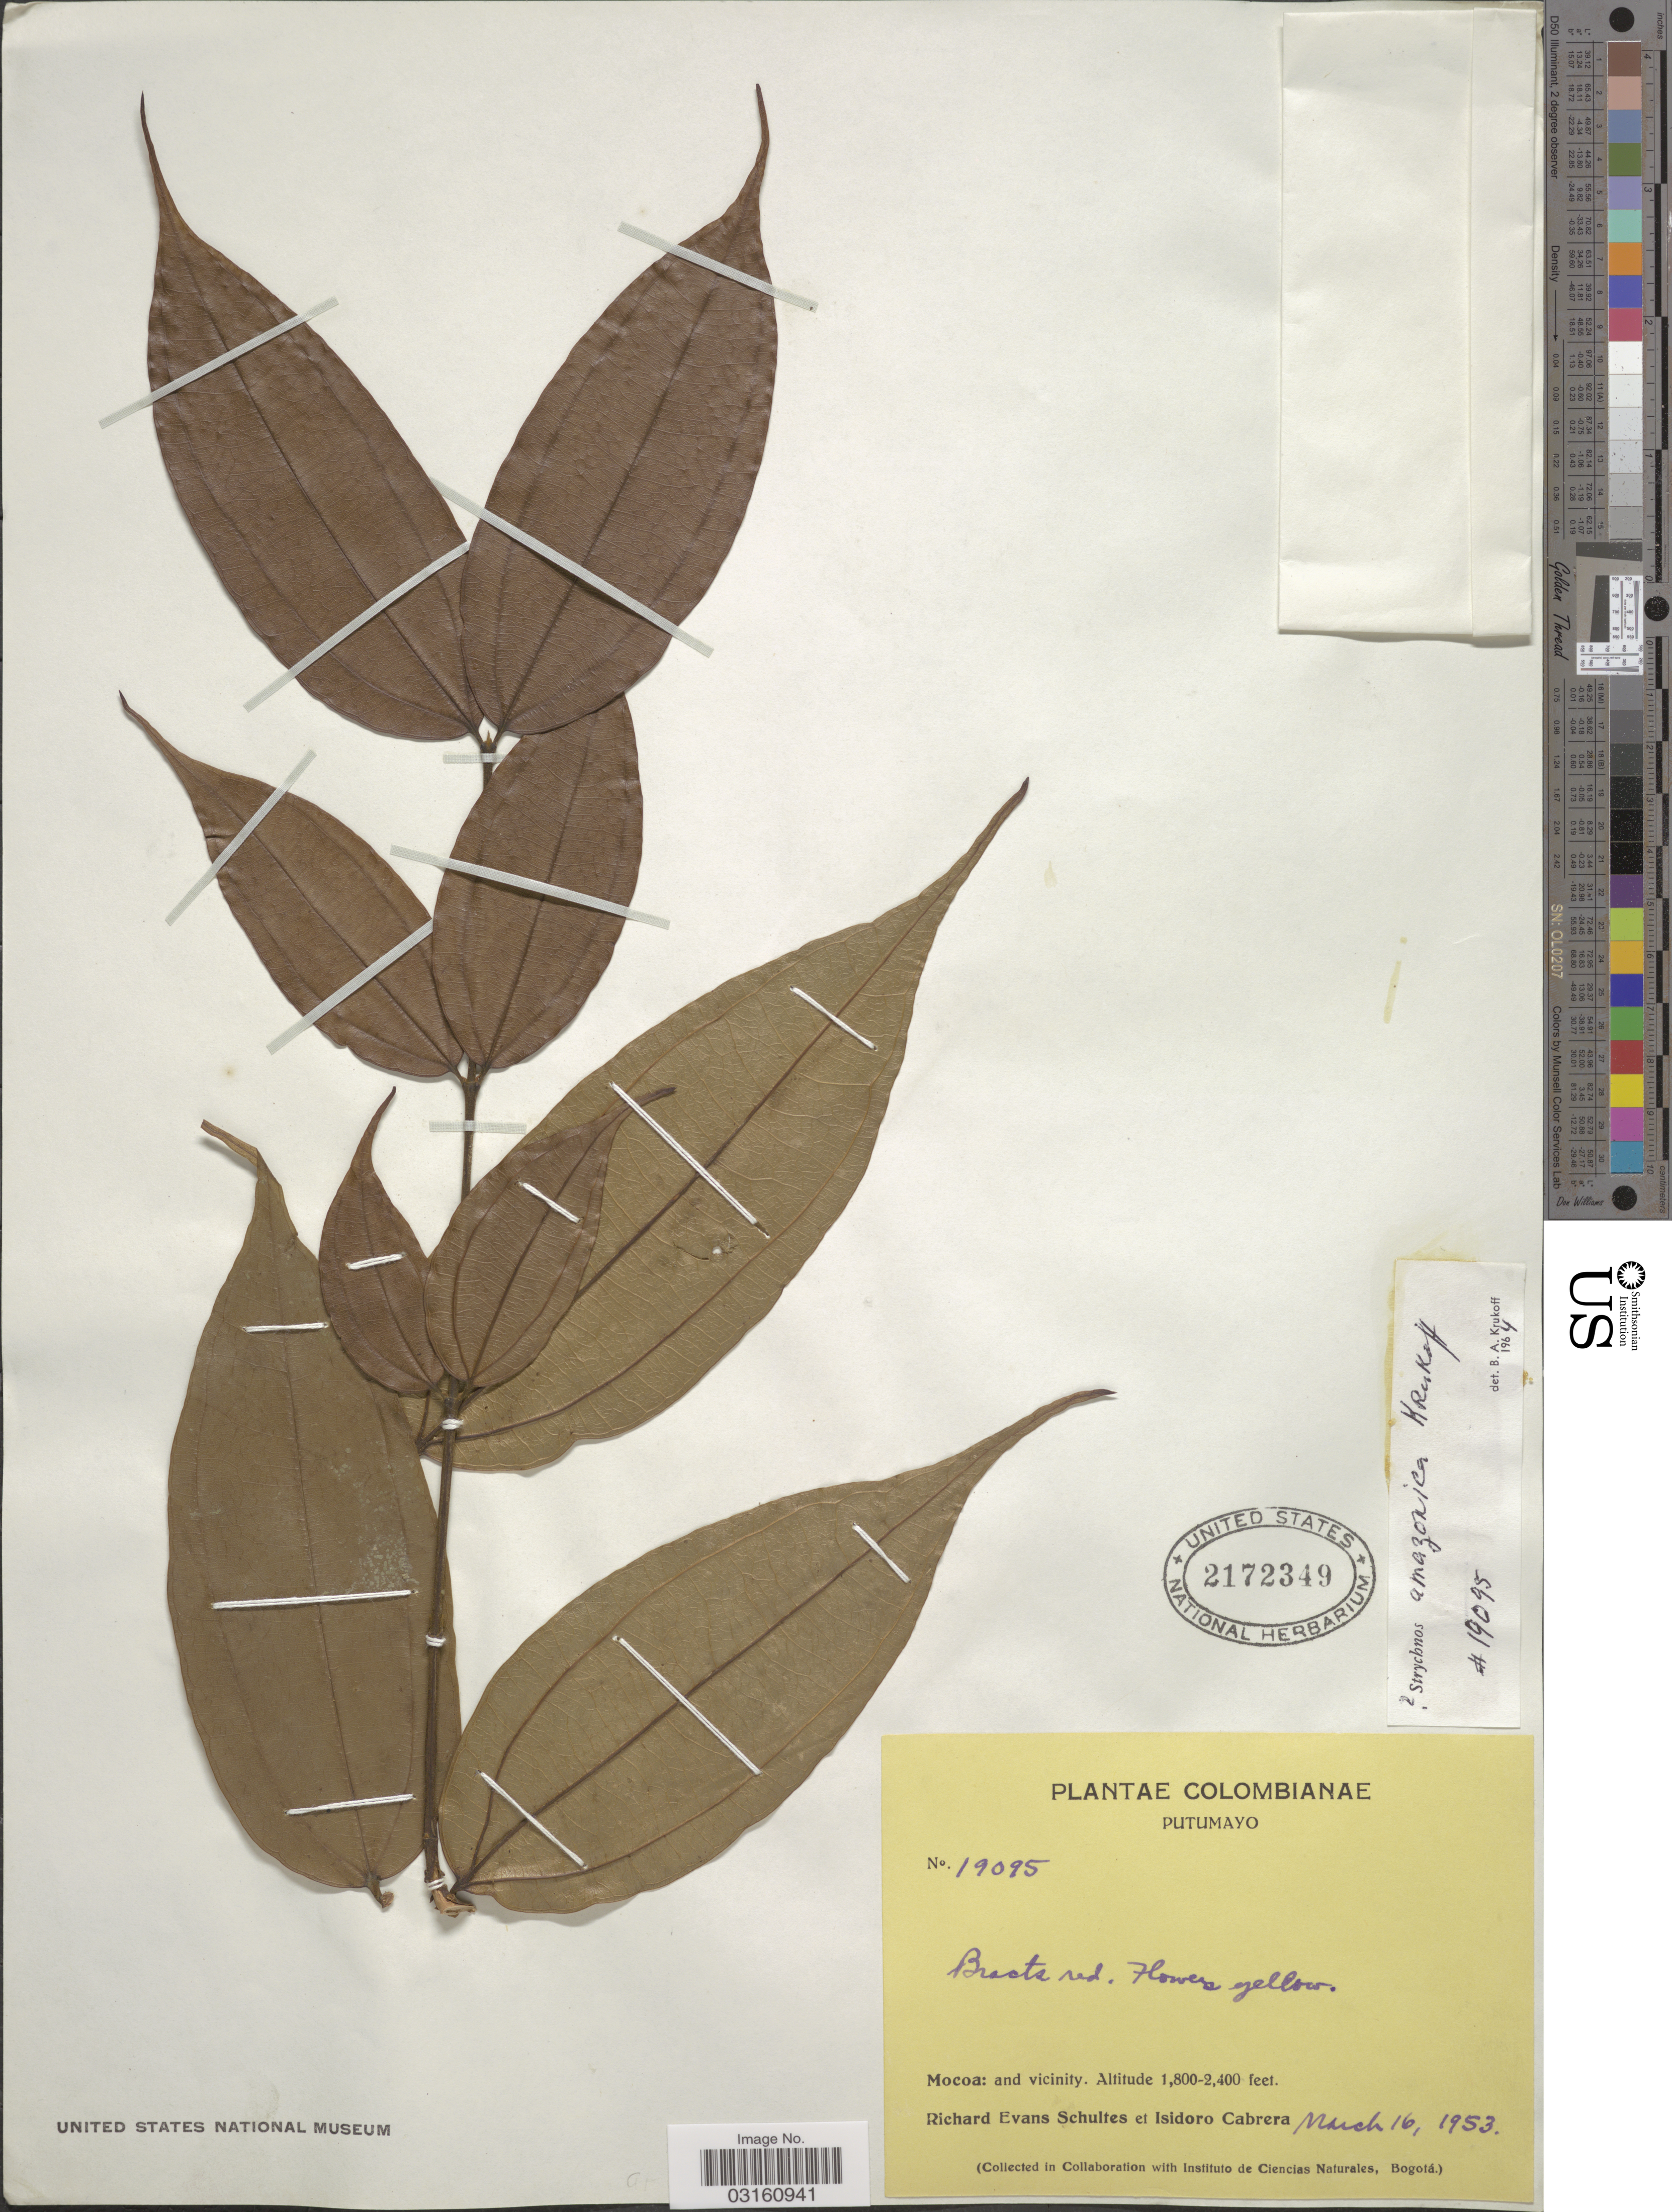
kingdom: Plantae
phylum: Tracheophyta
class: Magnoliopsida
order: Gentianales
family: Loganiaceae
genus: Strychnos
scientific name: Strychnos amazonica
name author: Krukoff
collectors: R. E. Schultes & I. Cabrera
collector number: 19095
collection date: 1953-03-16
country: Colombia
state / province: Putumayo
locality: Mocoa: and vicinity.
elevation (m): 549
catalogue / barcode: US 2172349